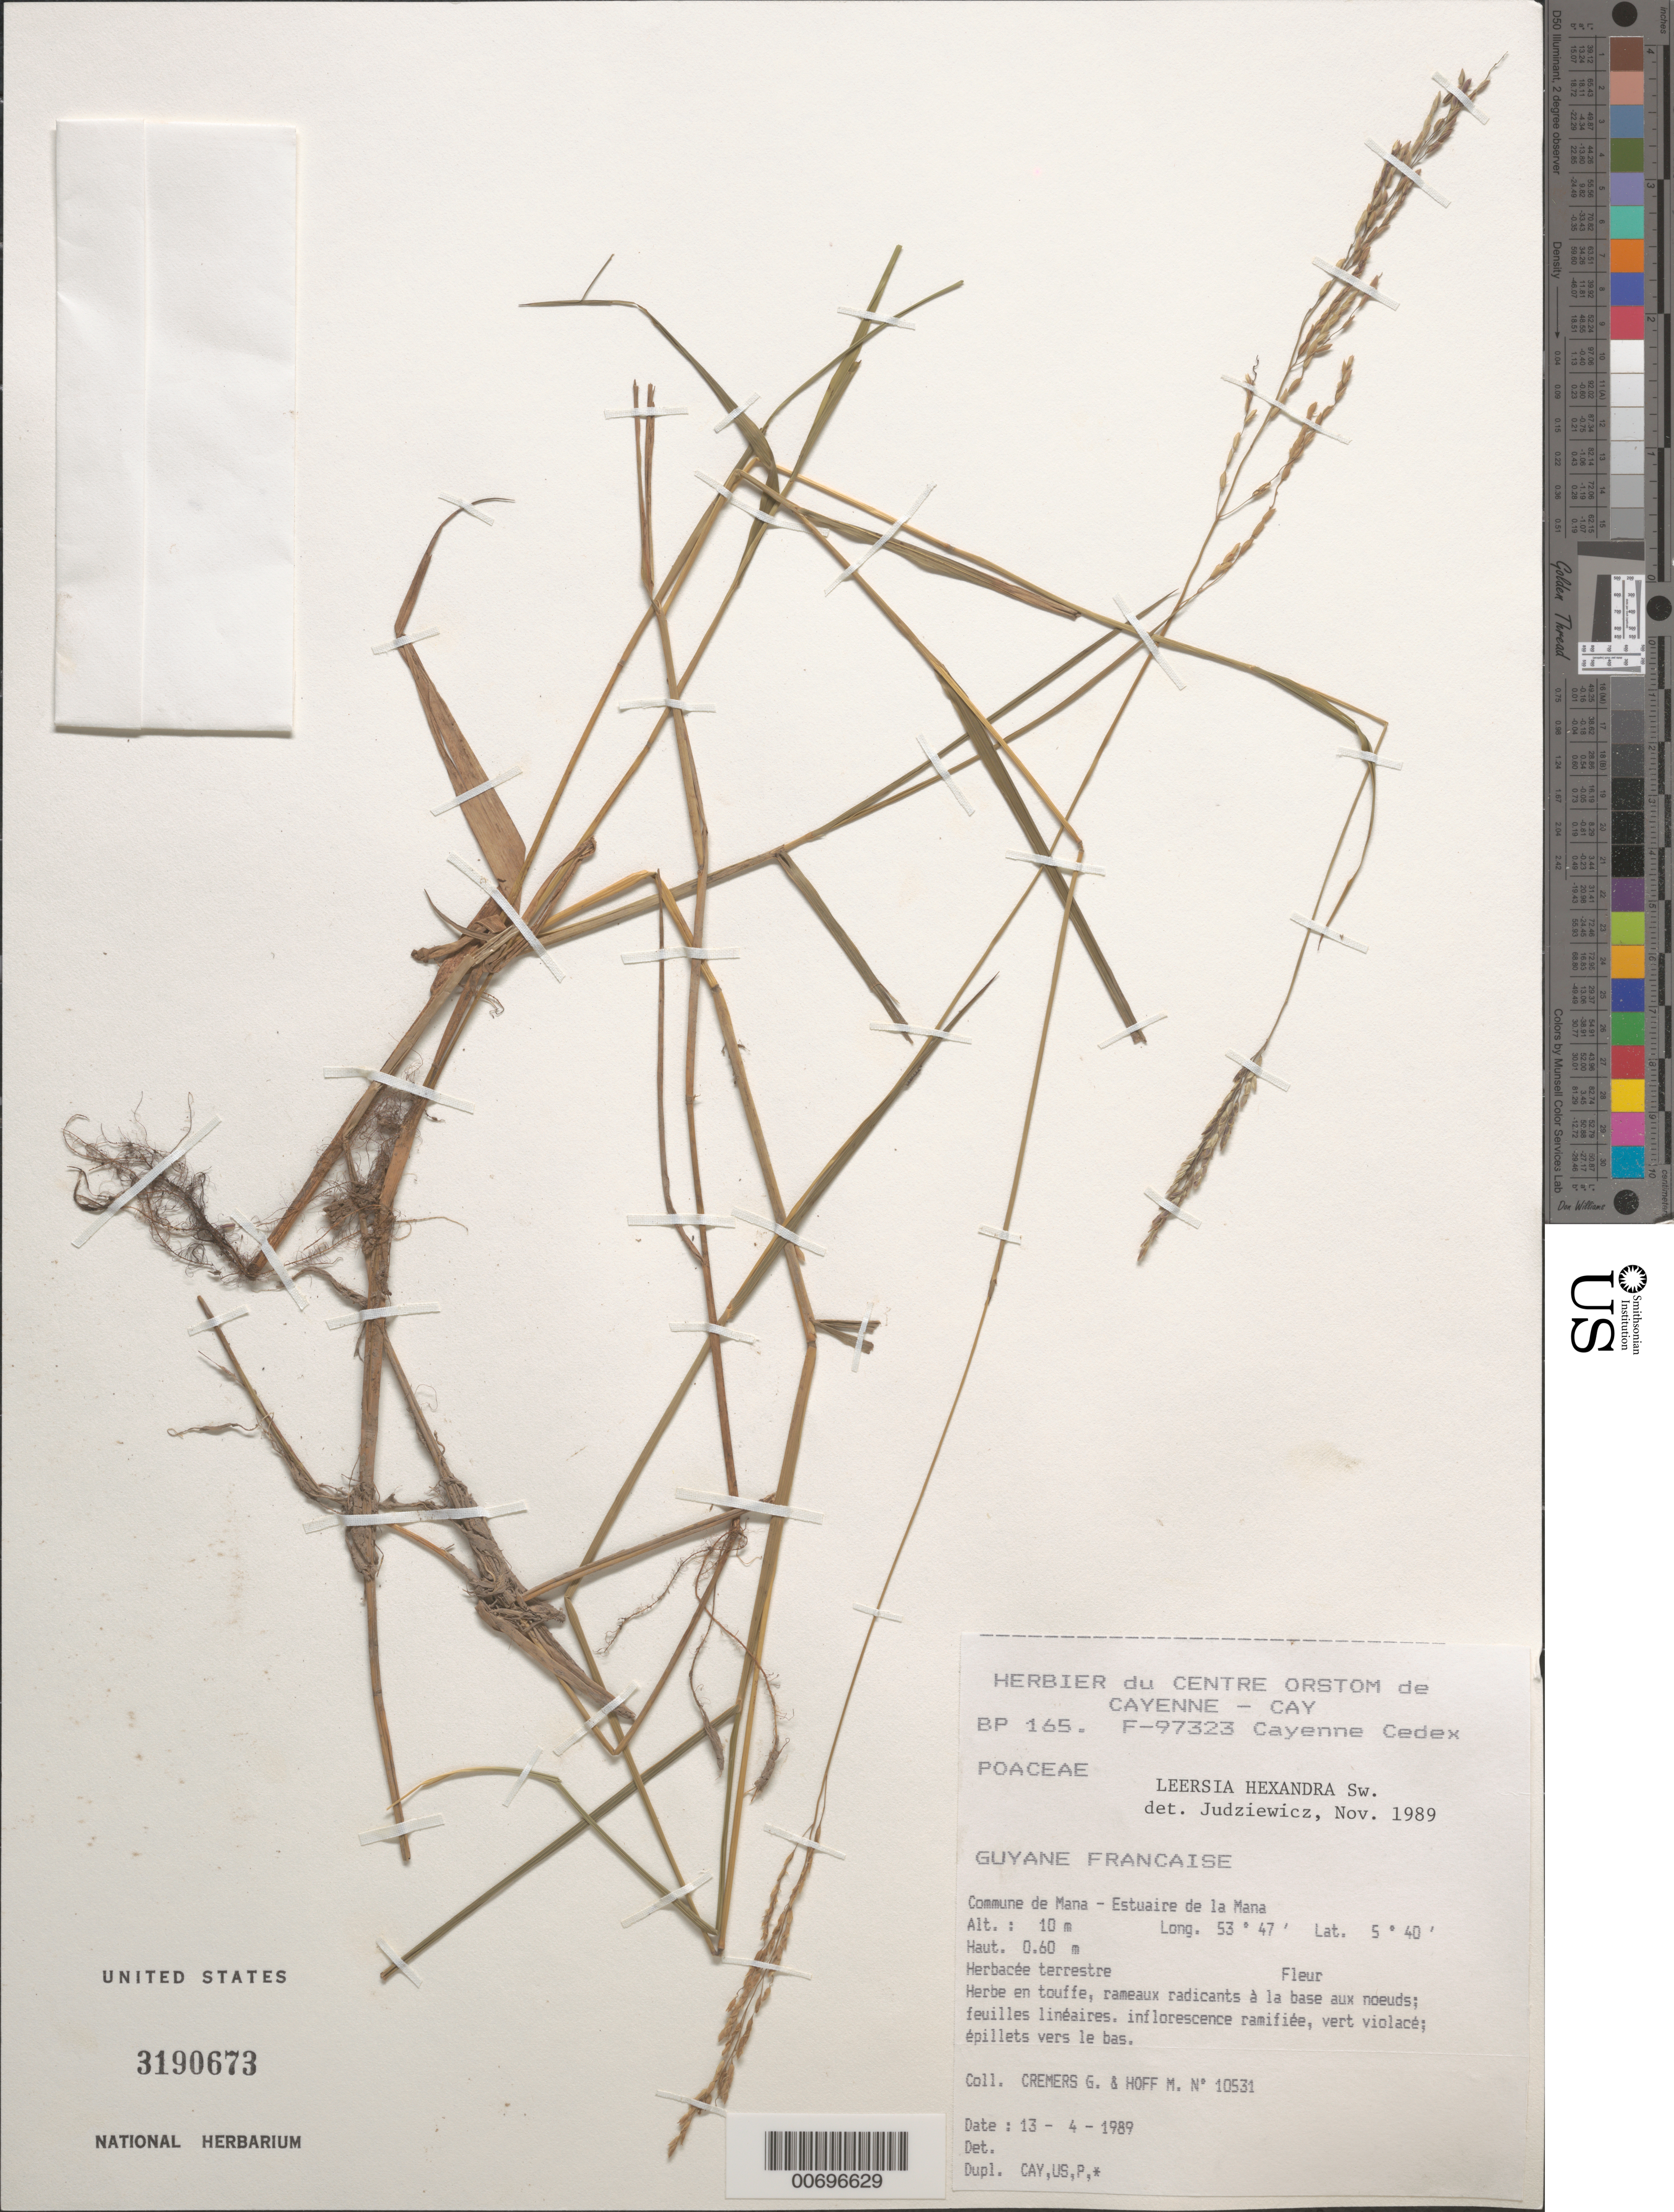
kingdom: Plantae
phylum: Tracheophyta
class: Liliopsida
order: Poales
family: Poaceae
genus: Leersia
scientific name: Leersia hexandra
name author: Sw.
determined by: Judziewicz, E. J.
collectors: G. Cremers & M. Hoff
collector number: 10531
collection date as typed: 13-Apr-89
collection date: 1989-04-13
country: French Guiana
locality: Commune de Mana, Estuaire de la Mana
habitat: Estuaire de la Mana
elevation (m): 10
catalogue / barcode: US 3190673